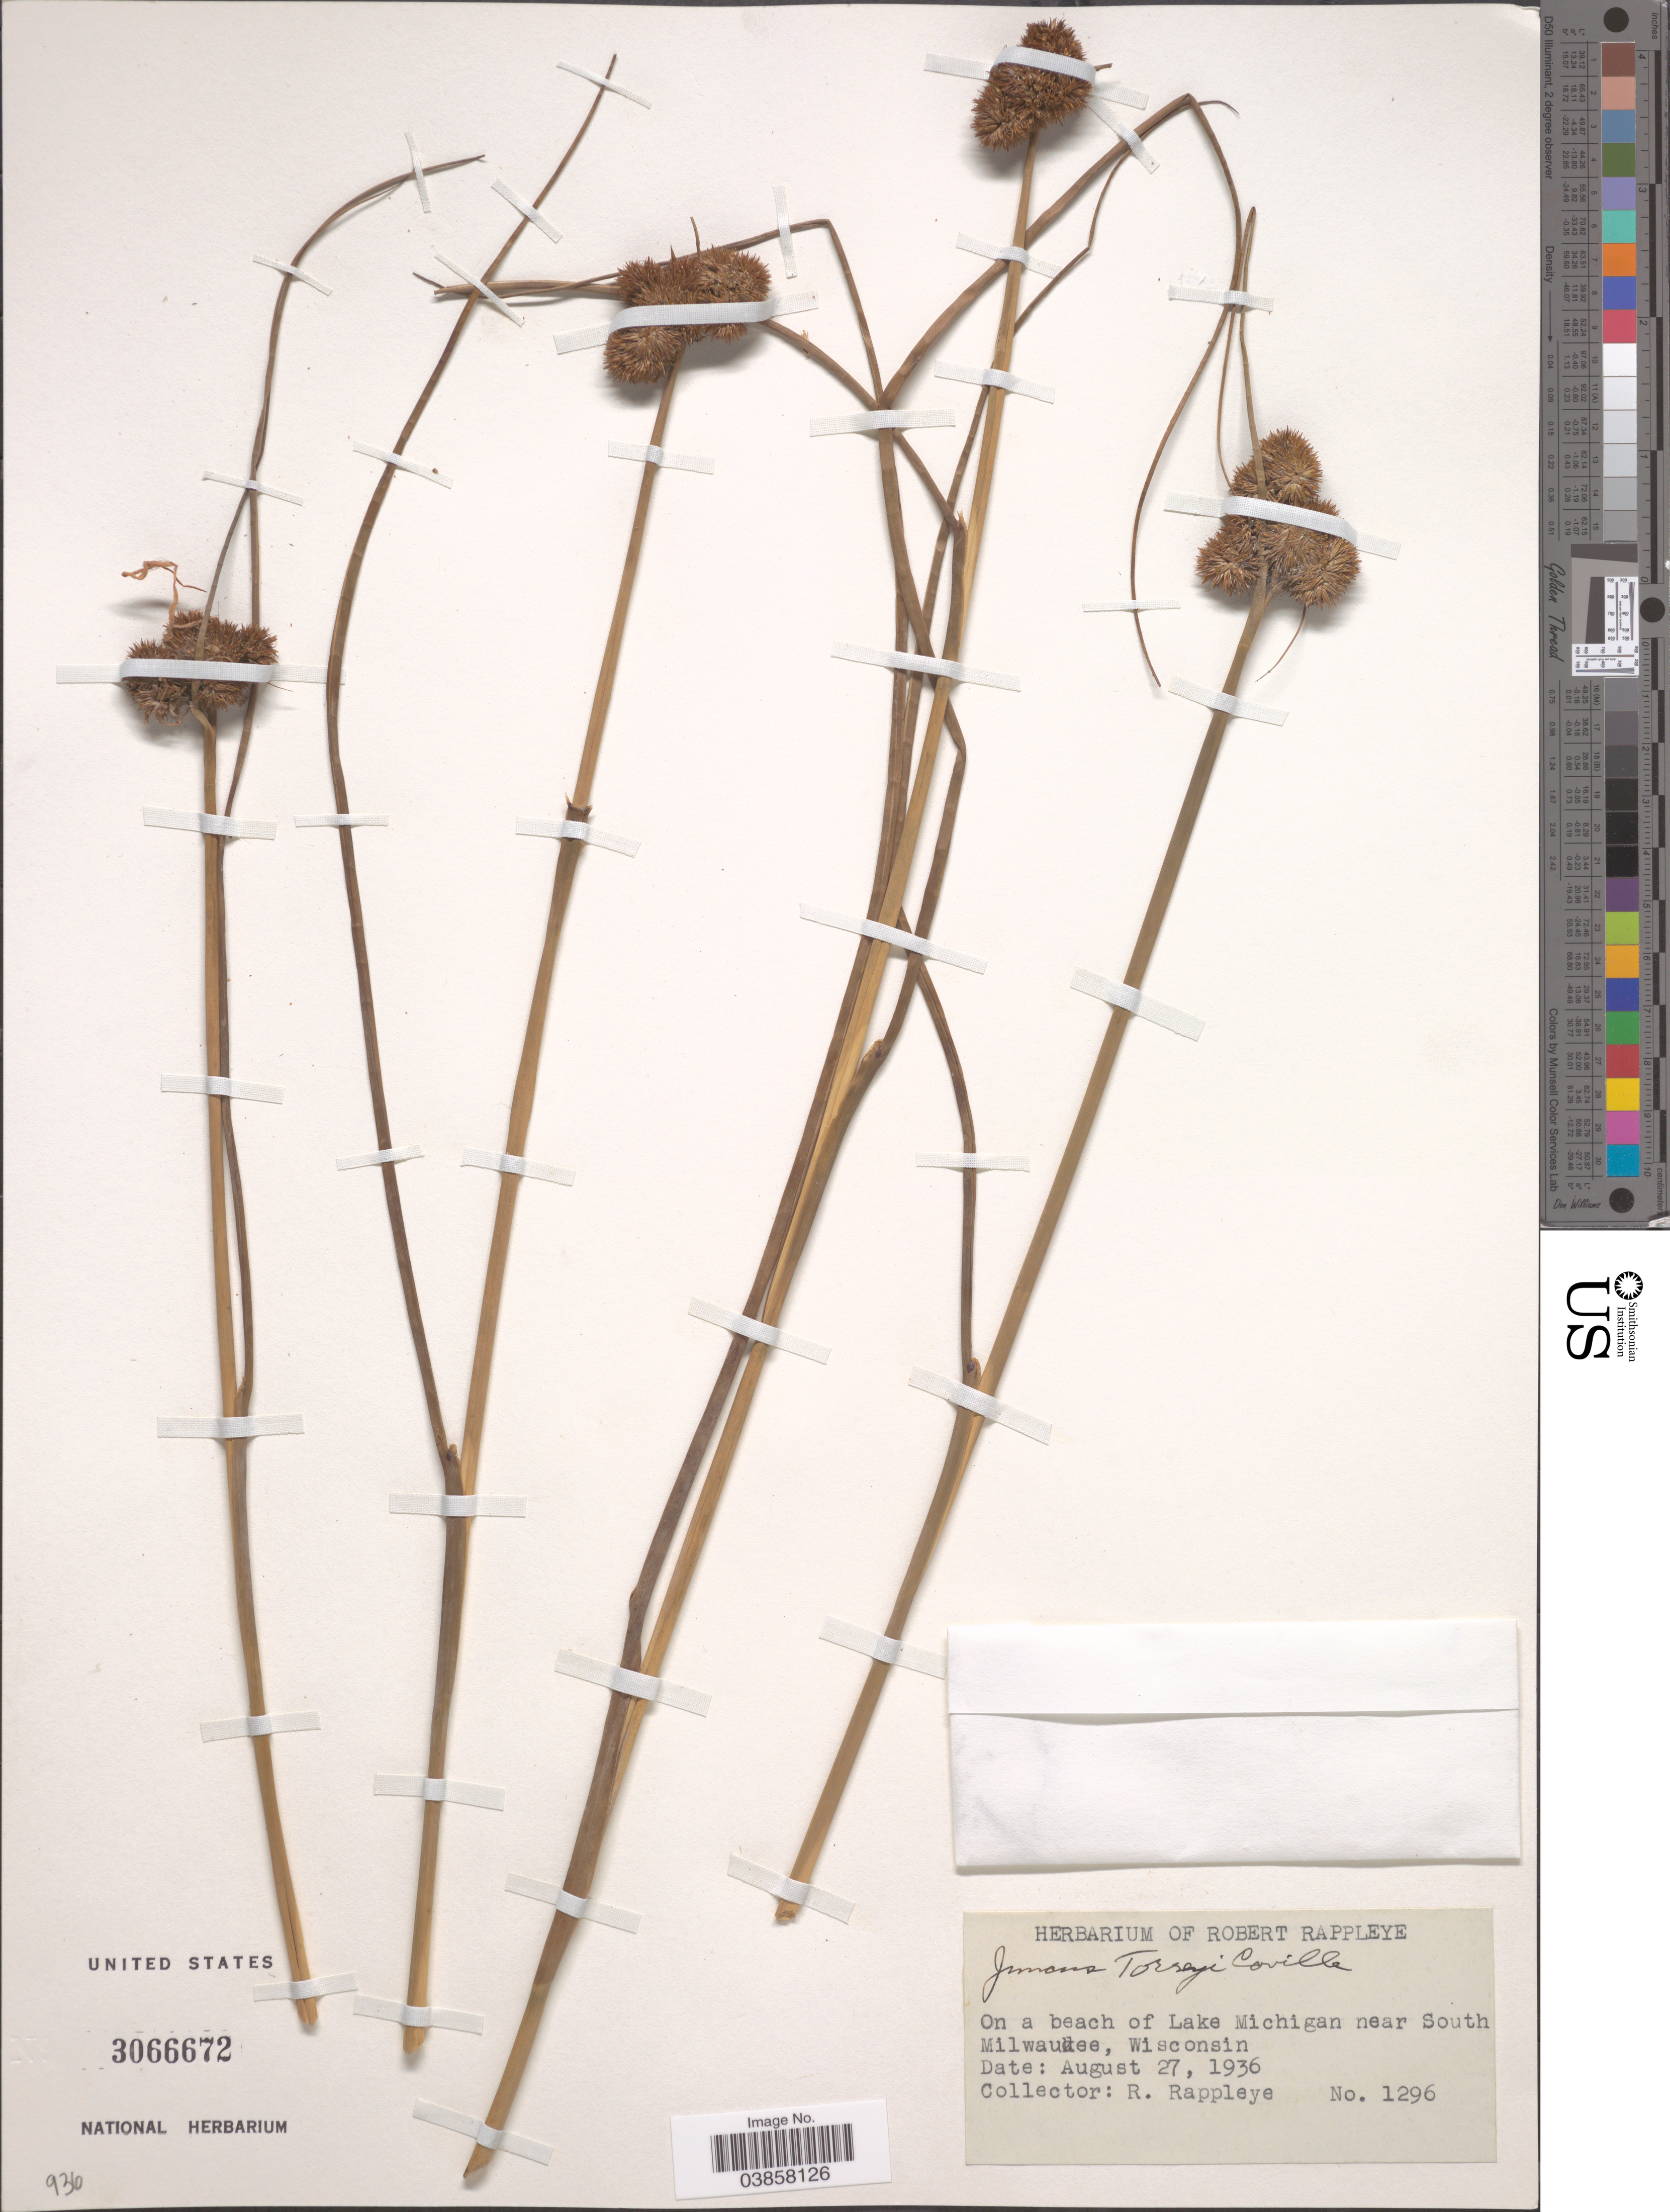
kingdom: Plantae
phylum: Tracheophyta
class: Liliopsida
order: Poales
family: Juncaceae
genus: Juncus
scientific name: Juncus torreyi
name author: Coville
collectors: R. Rappleye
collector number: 1296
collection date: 1936-08-27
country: United States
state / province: Wisconsin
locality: On a beach of Lake Michigan near South Milwaukee.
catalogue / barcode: US 3066672